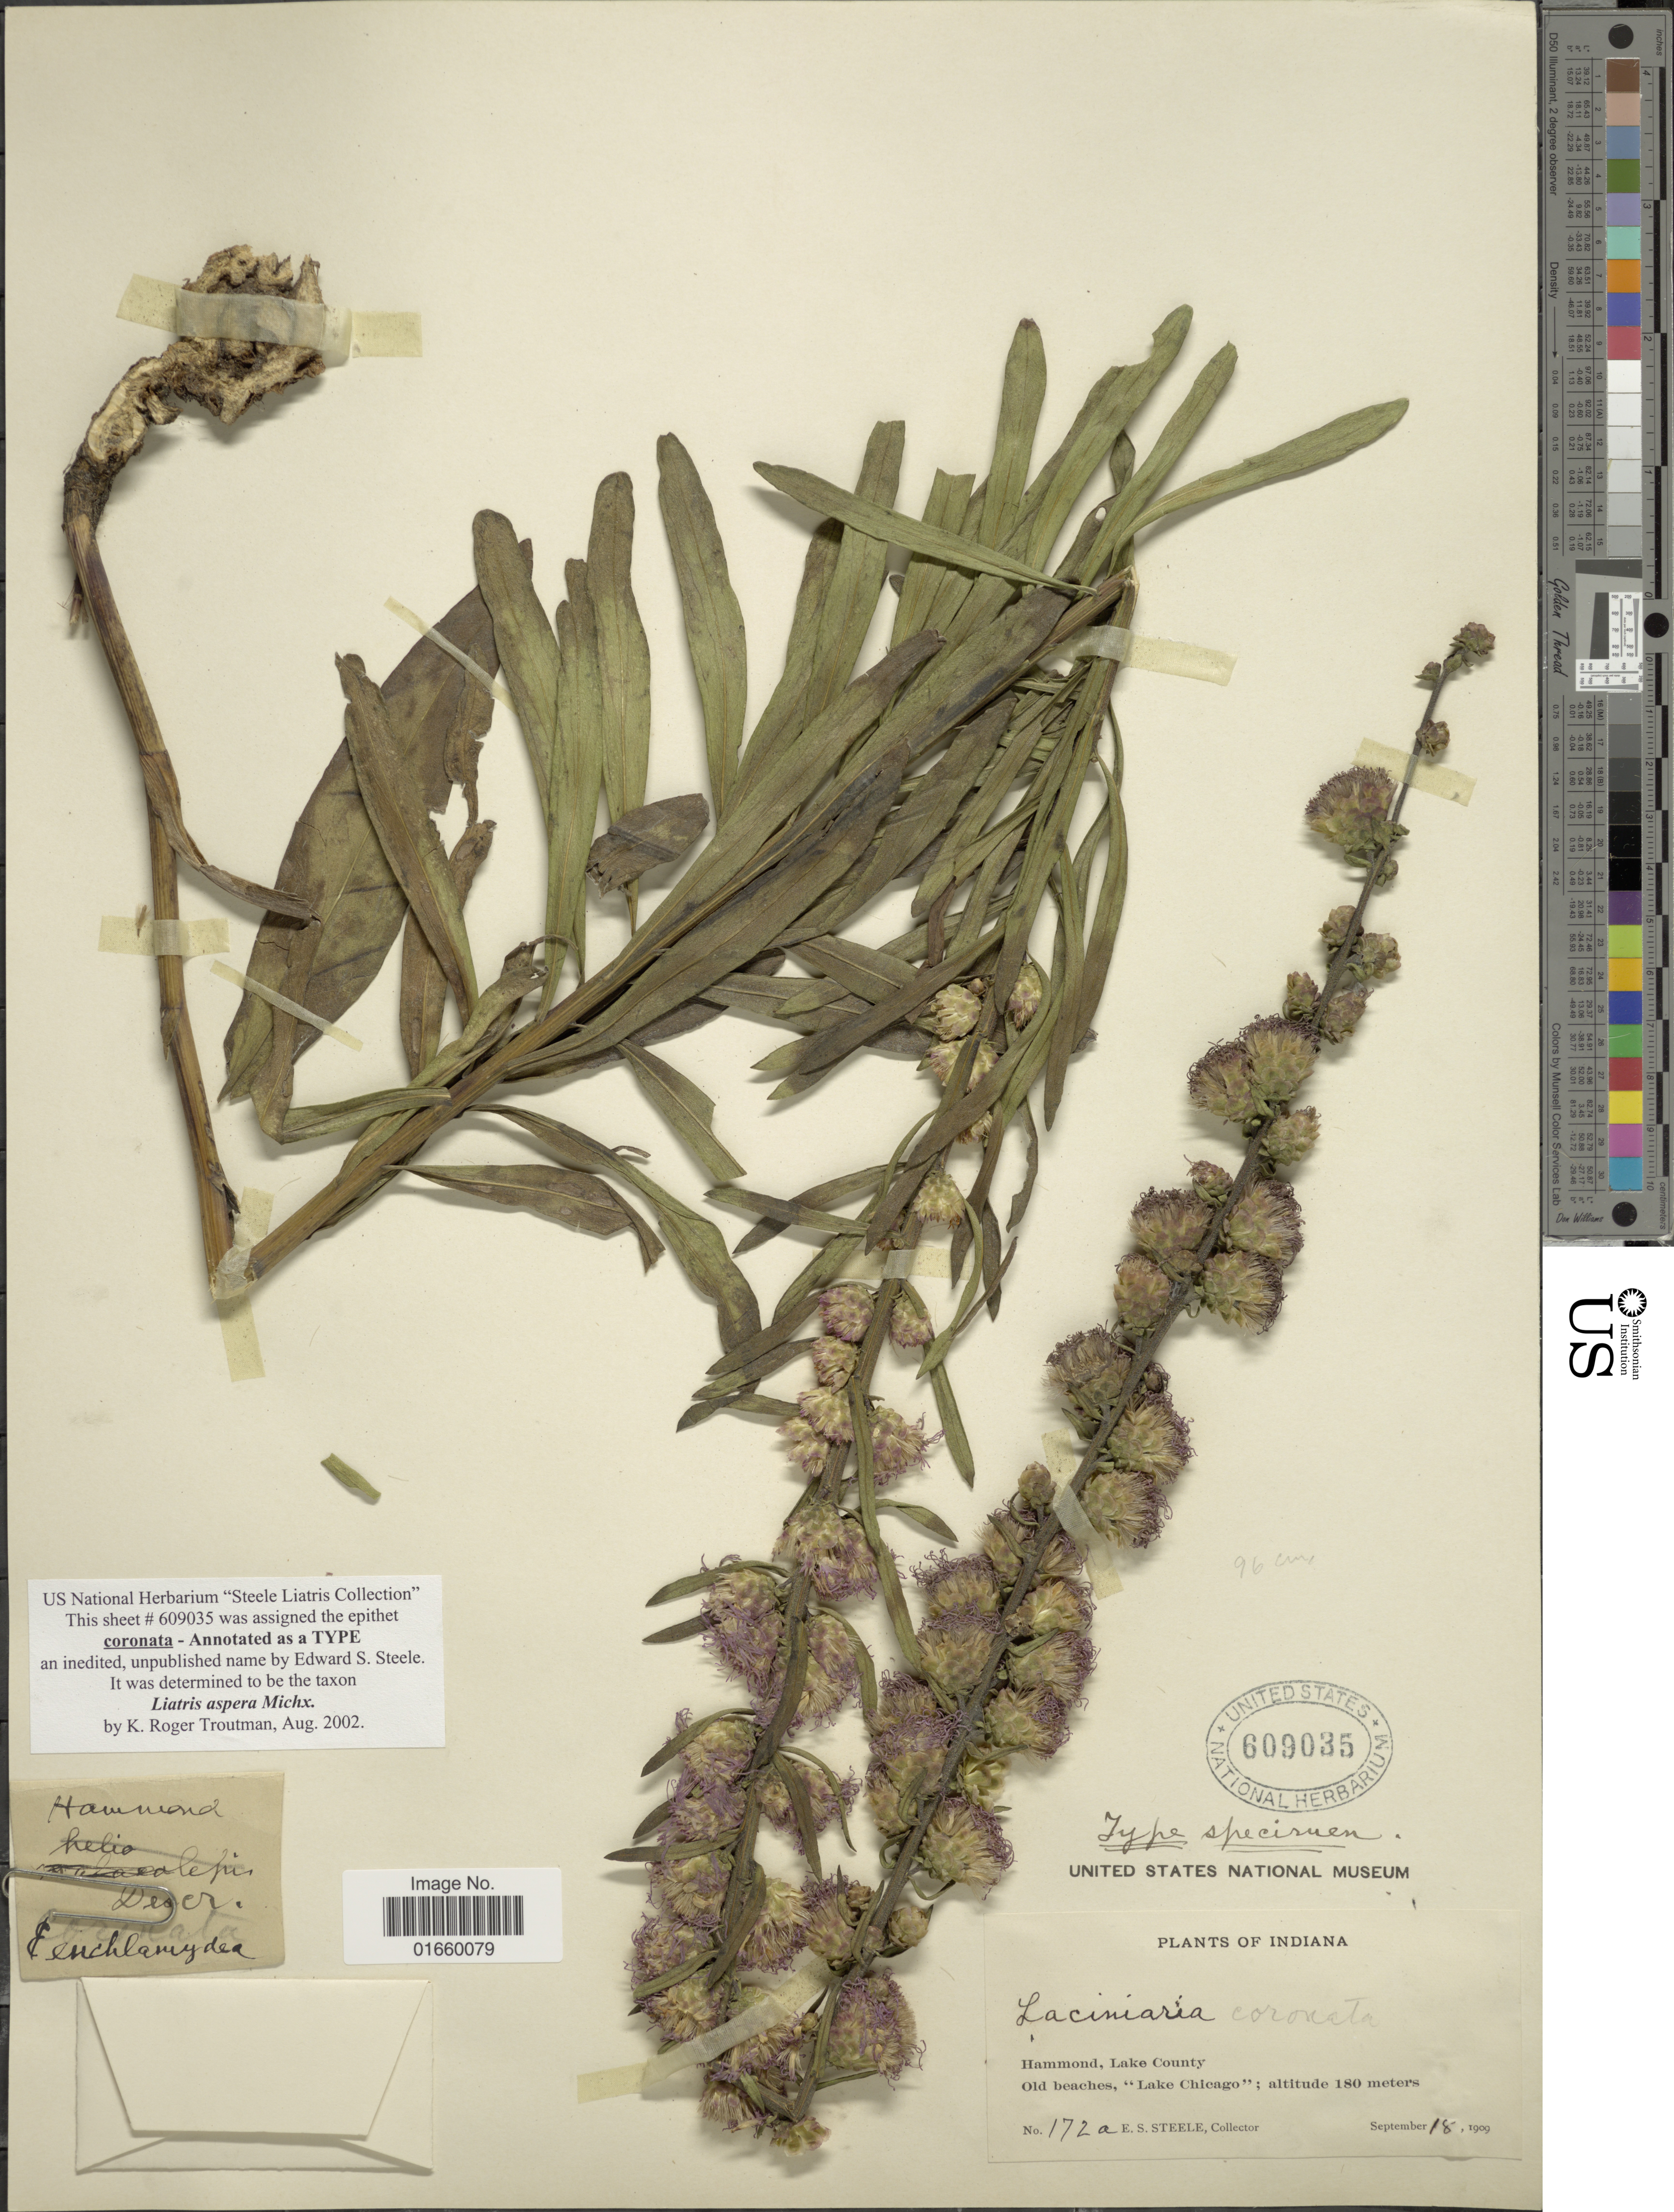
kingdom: Plantae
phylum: Tracheophyta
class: Magnoliopsida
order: Asterales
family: Asteraceae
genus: Liatris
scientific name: Liatris aspera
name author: Michx.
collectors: E. Steele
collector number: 172a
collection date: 1909-09-18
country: United States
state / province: Indiana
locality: Hammond, Lake County, Old Beaches, "Lake County"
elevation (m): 180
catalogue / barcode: US 609035